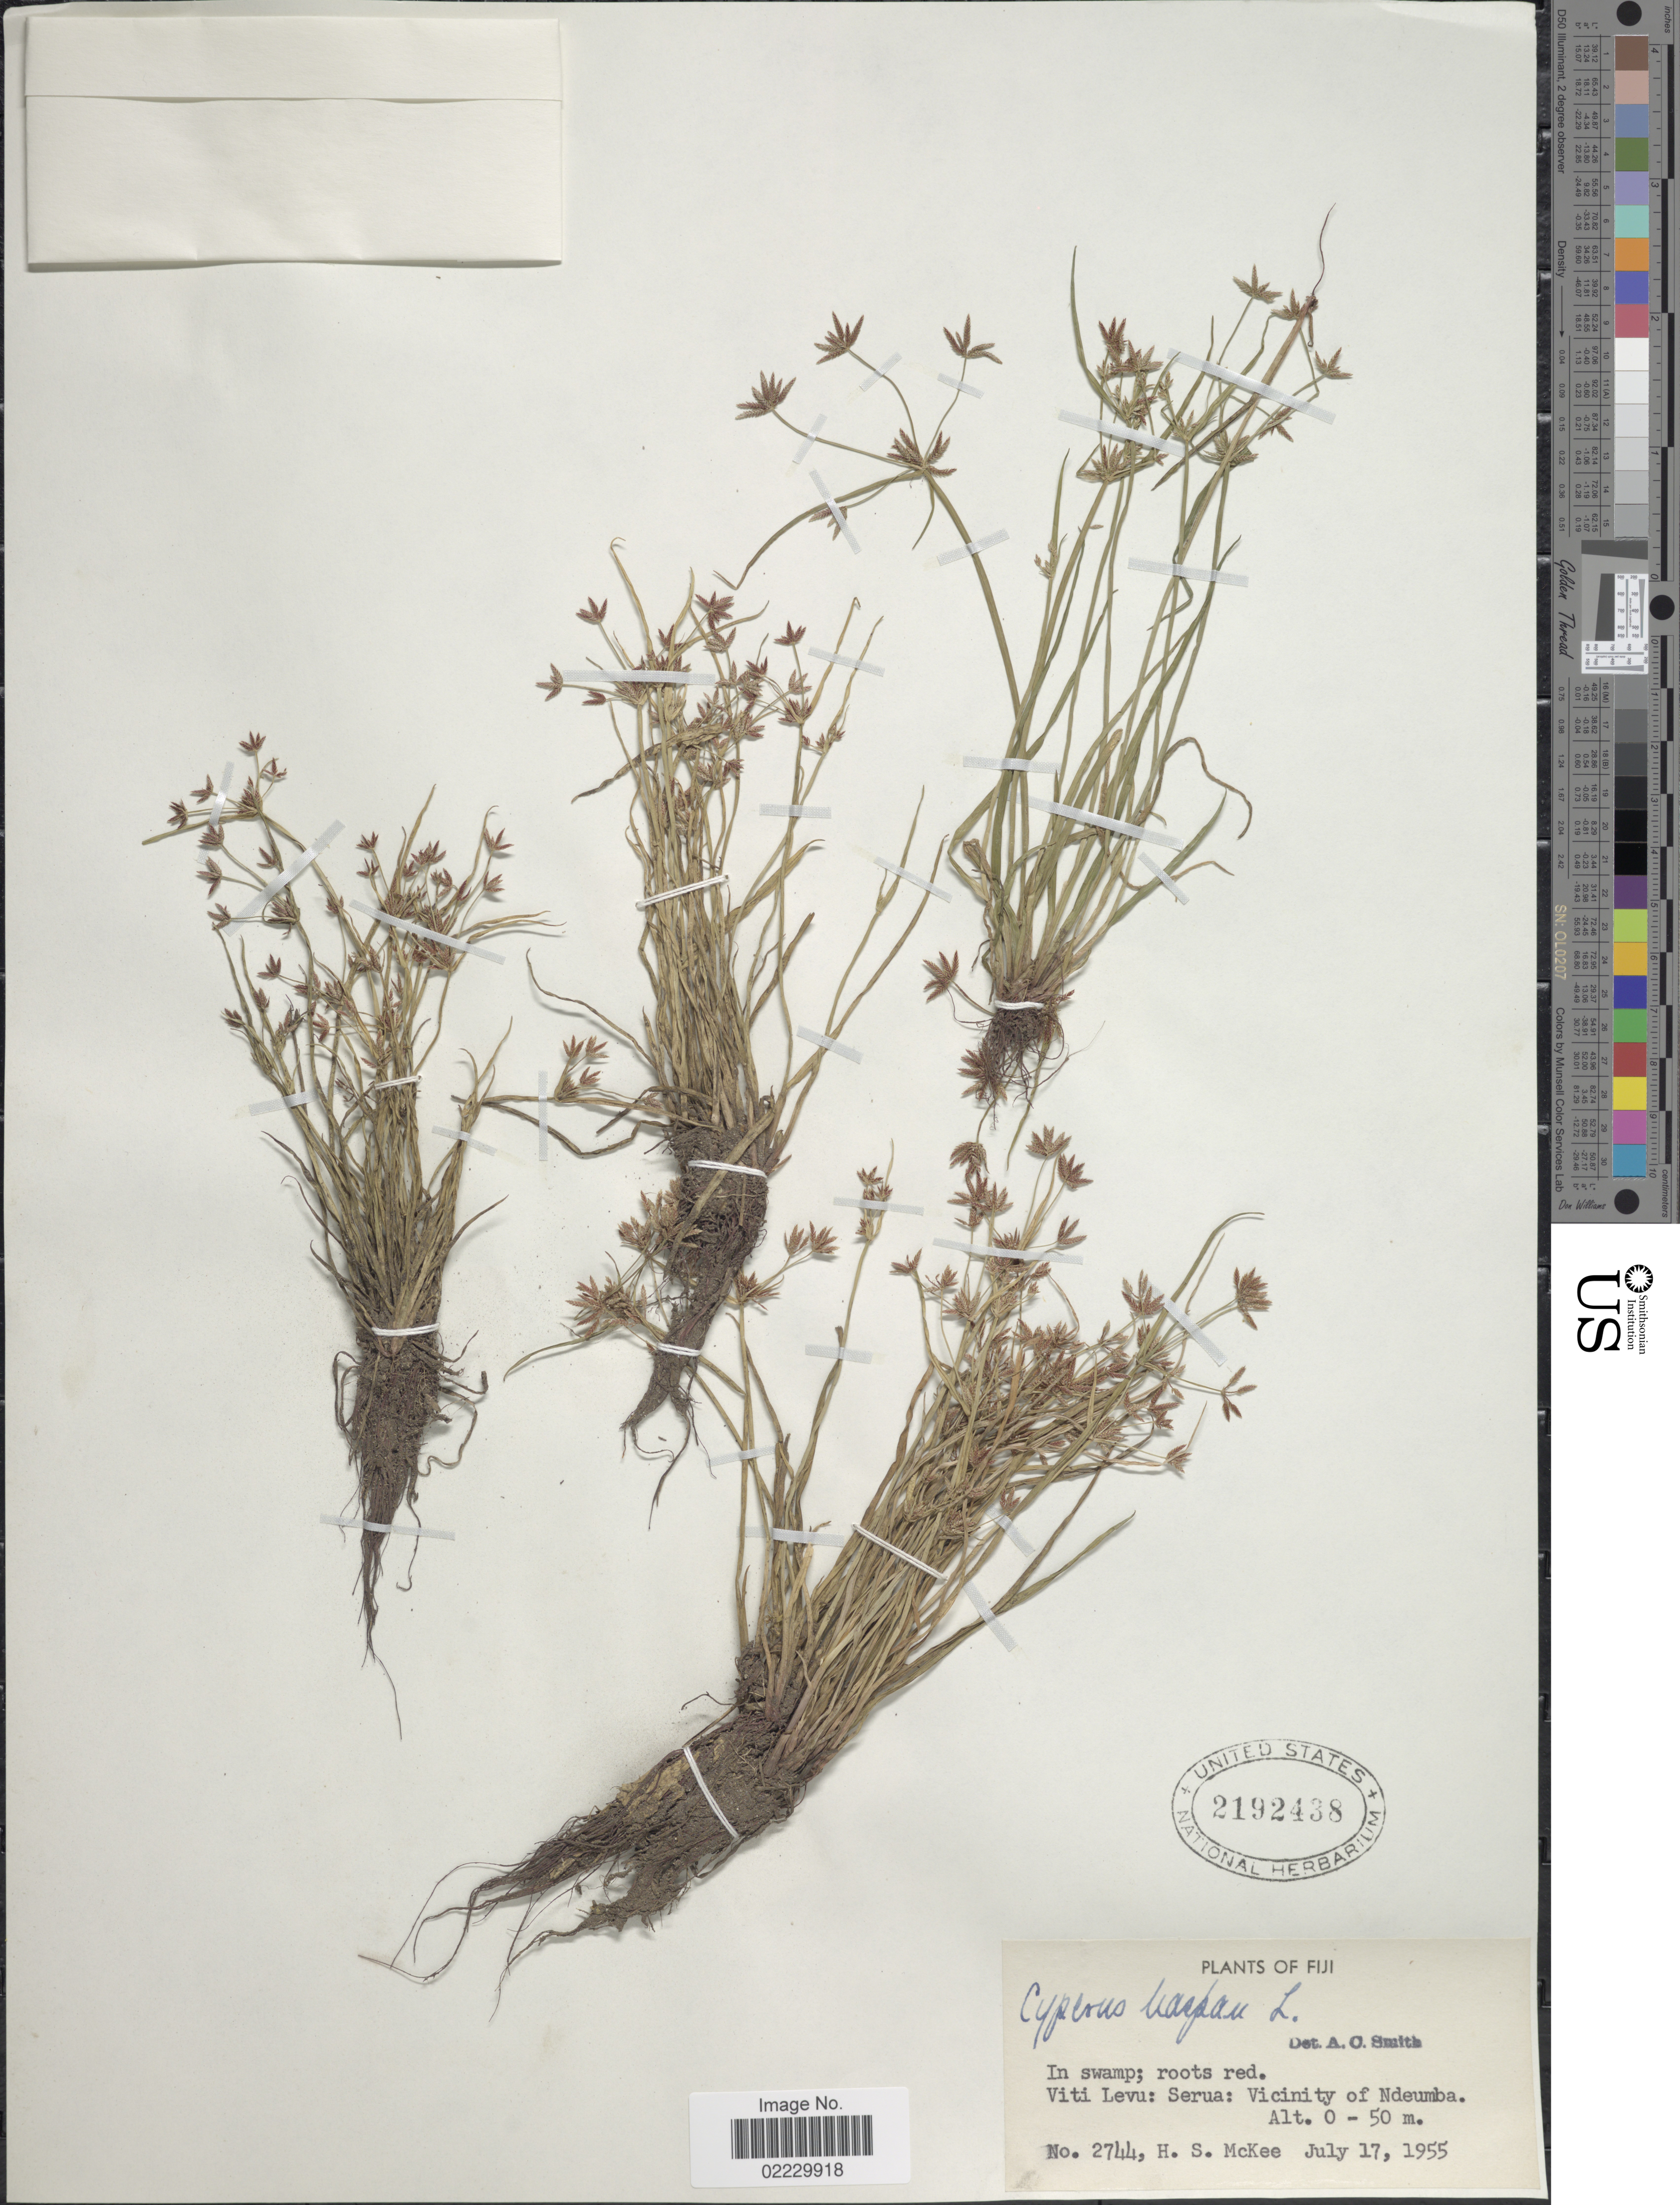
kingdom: Plantae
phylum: Tracheophyta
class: Liliopsida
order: Poales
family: Cyperaceae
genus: Cyperus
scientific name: Cyperus haspan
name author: L.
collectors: H. S. McKee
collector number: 2744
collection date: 1955-07-17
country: Fiji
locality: Serua: Vicinity of Ndeumba: Viti Levu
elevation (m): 0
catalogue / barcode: US 2192438